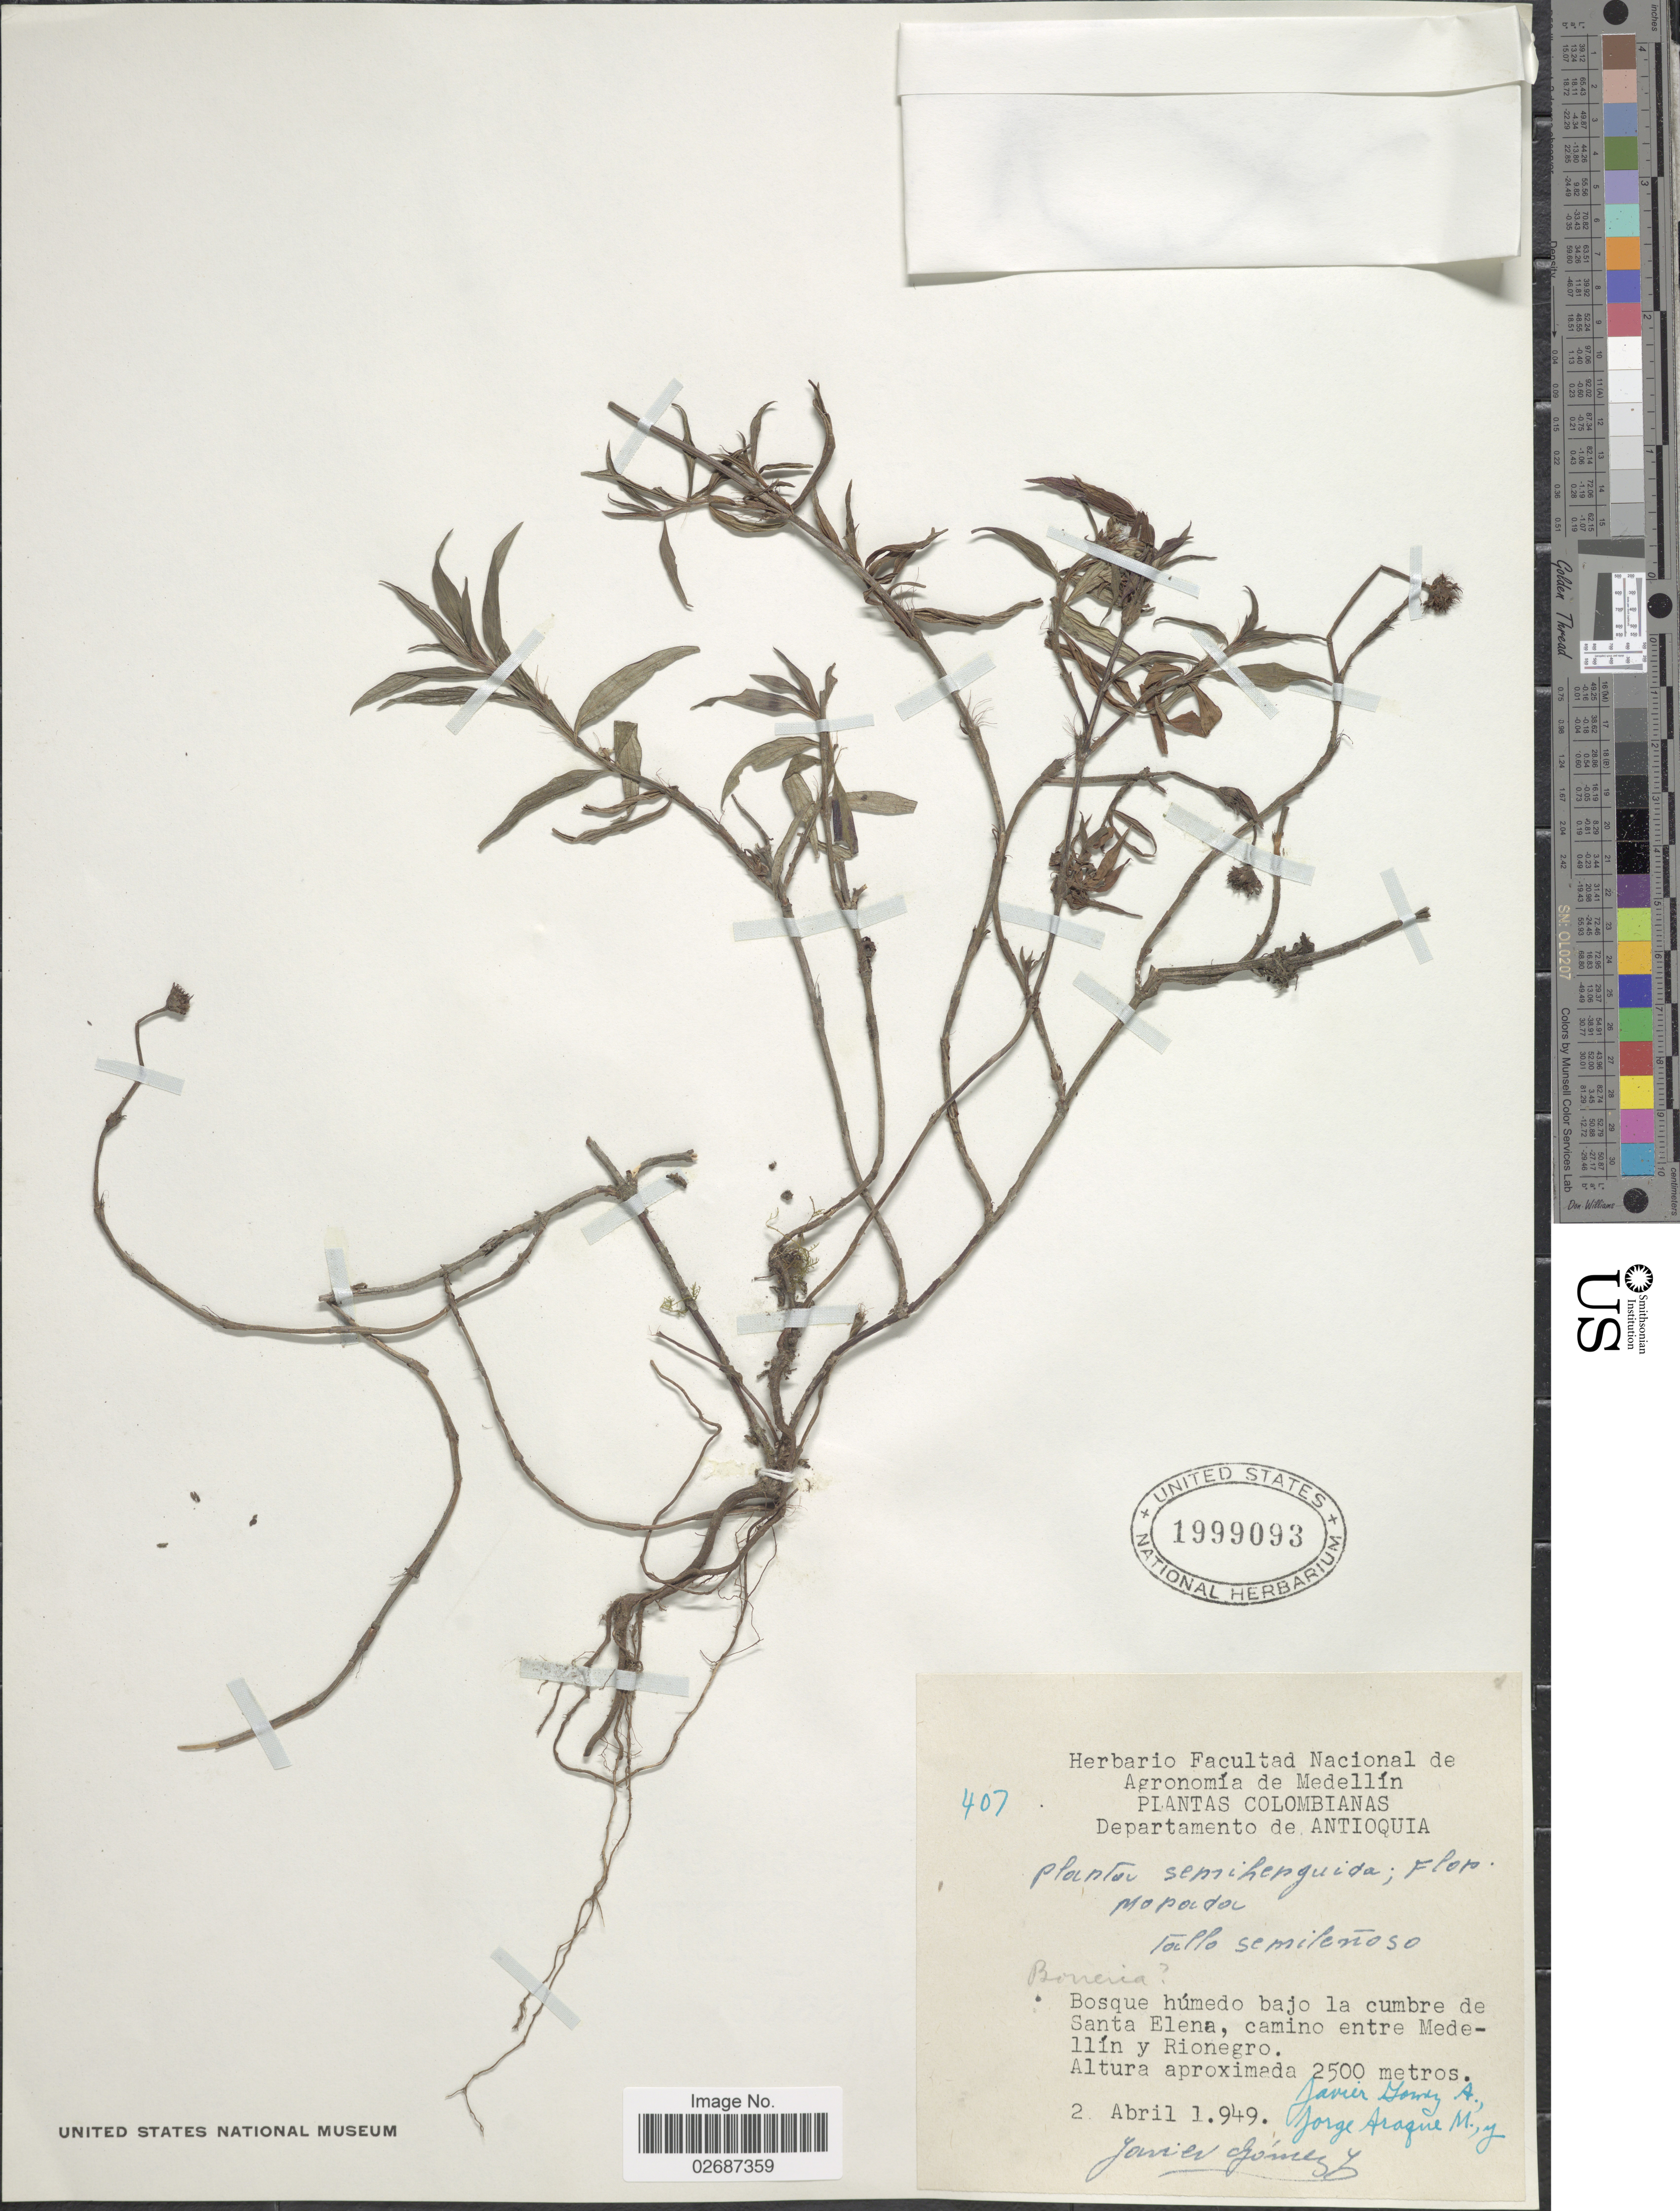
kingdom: Plantae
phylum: Tracheophyta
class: Magnoliopsida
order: Gentianales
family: Rubiaceae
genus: Borreria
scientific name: Borreria sp.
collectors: J. Gomez A., J. Araque Molina & J. Gómez-J.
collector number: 407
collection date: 1949-04-02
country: Colombia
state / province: Antioquia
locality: Bosque humdeo bajo la cumbre de Santa Elena, camino entre Medellin y Rionegro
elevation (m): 2500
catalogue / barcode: US 1999093